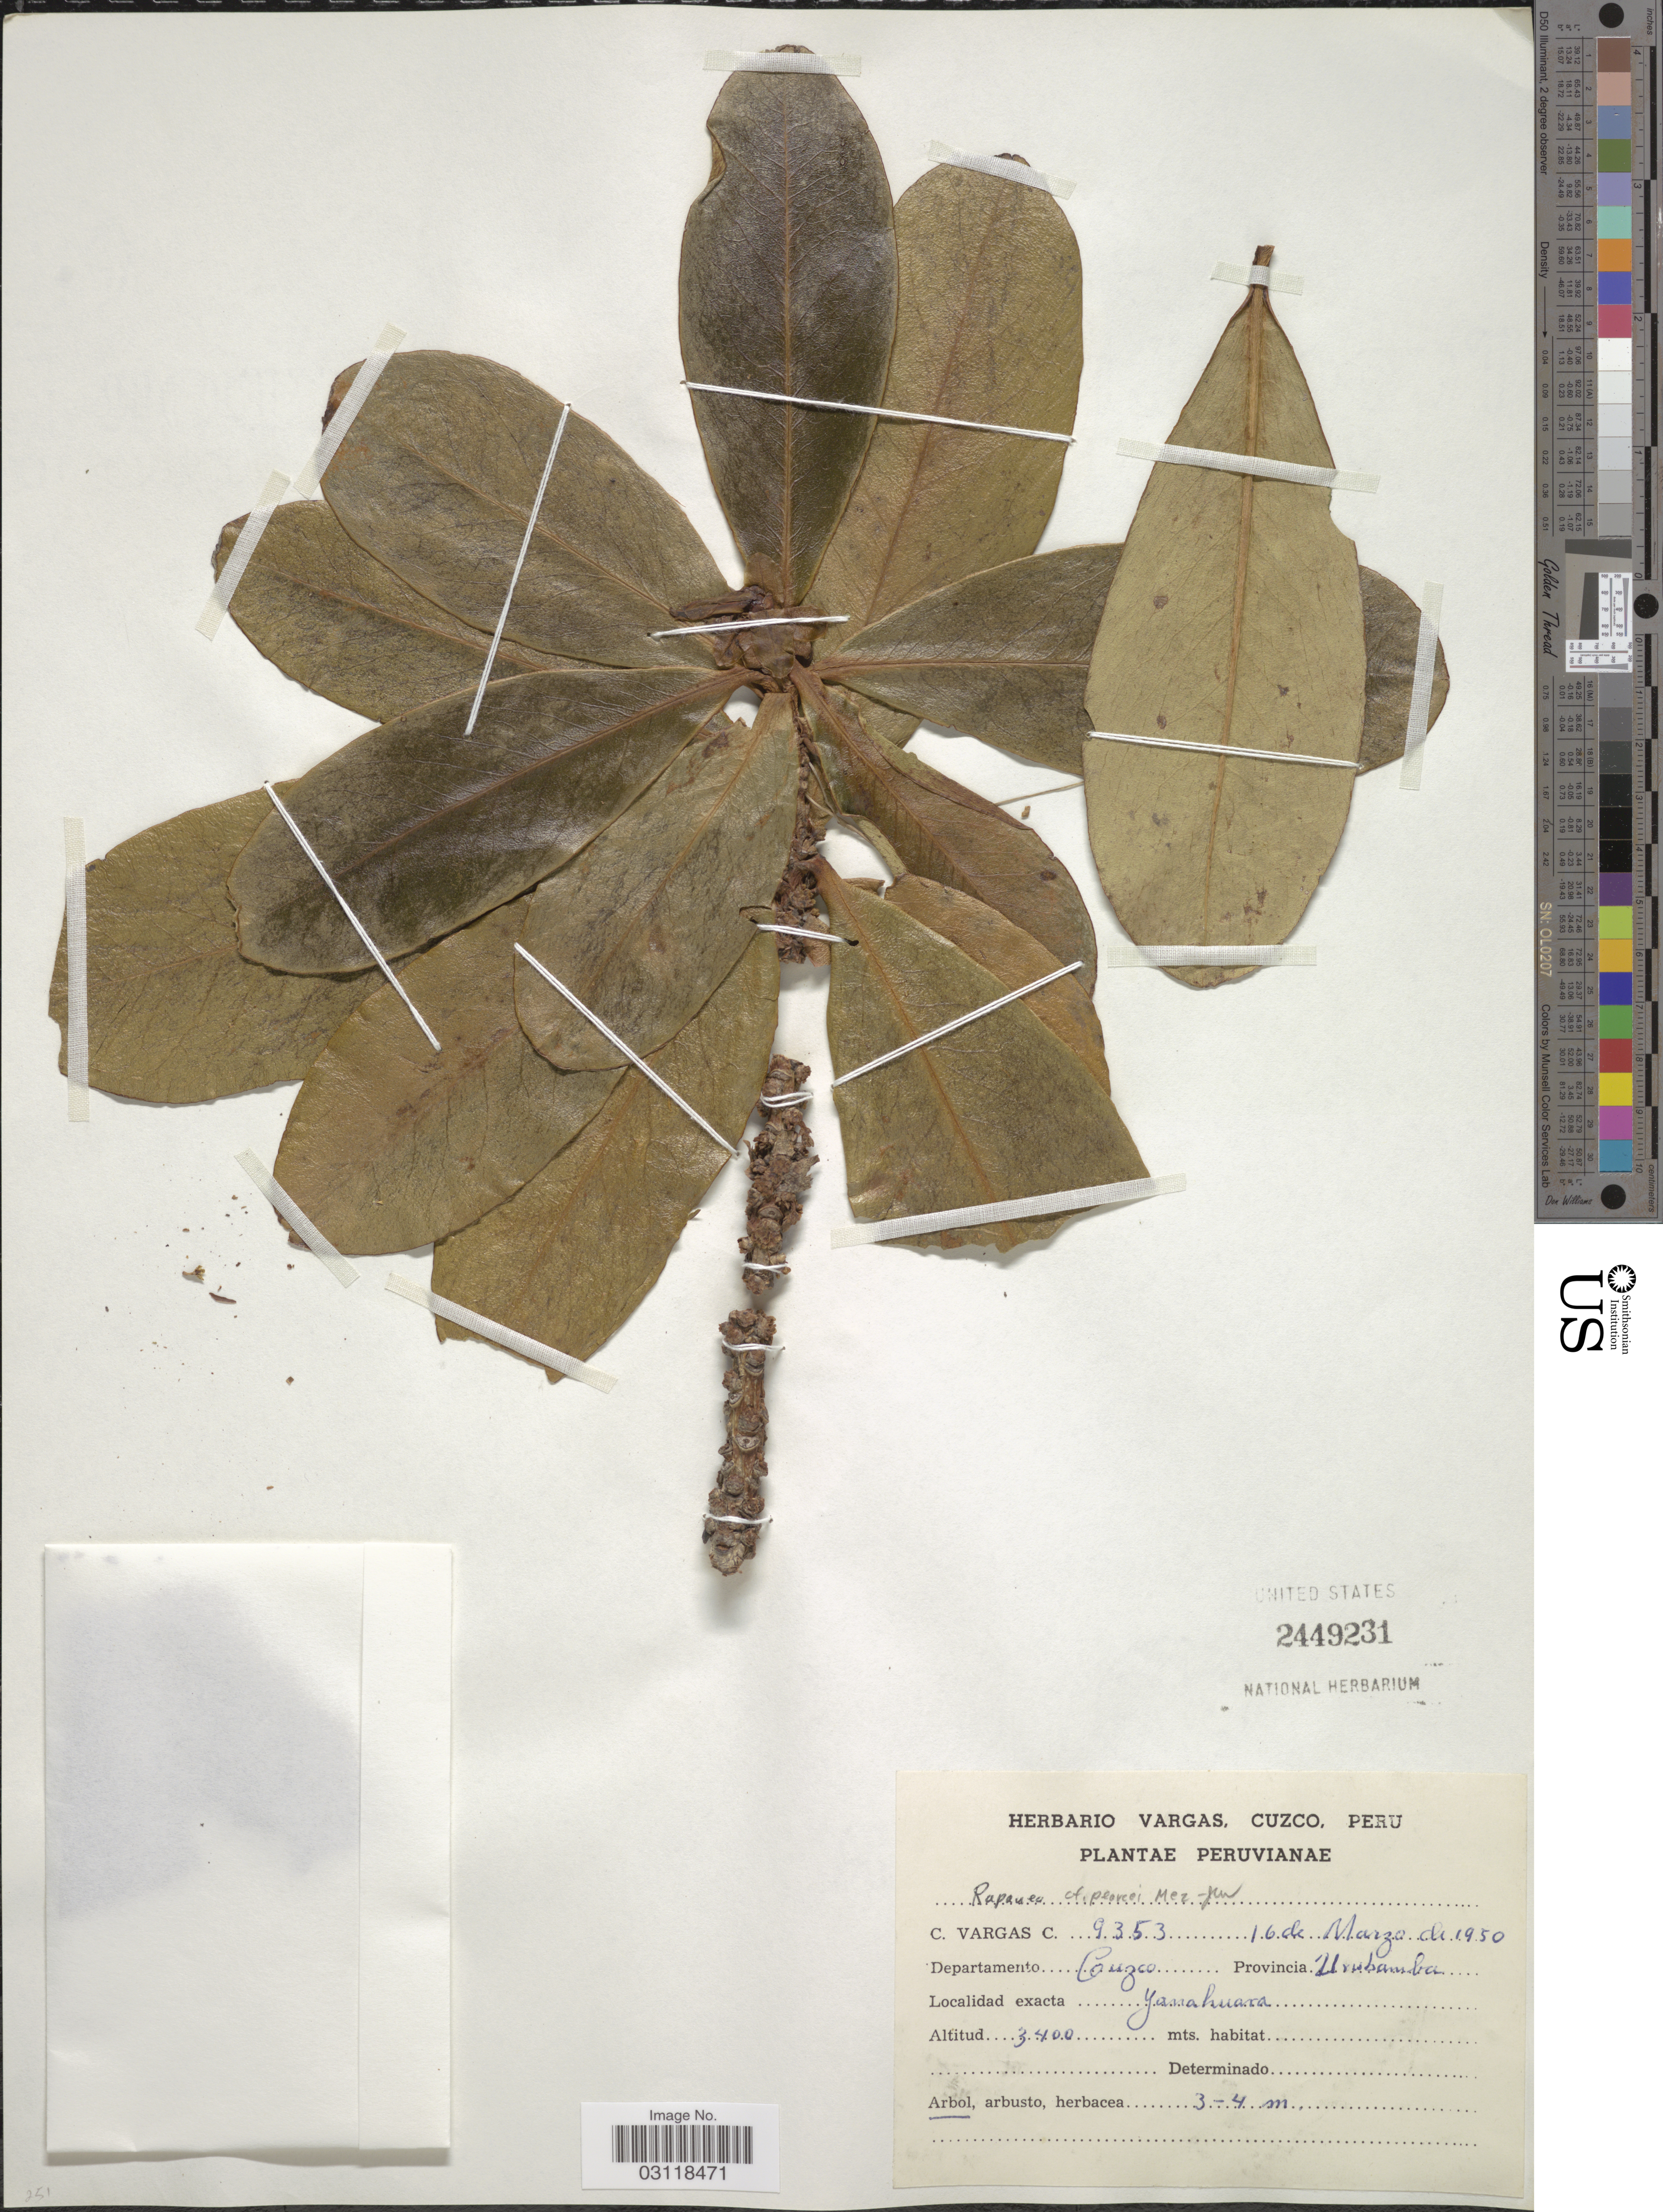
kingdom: Plantae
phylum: Tracheophyta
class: Magnoliopsida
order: Ericales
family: Primulaceae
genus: Rapanea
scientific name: Rapanea pearcei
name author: Mez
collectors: C. Vargas Calderón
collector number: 9353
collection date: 1950-03-16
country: Peru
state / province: Cusco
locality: Departamento Cuzco. Provincia Urubamba. Yanahuara.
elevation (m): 3400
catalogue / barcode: US 2449231